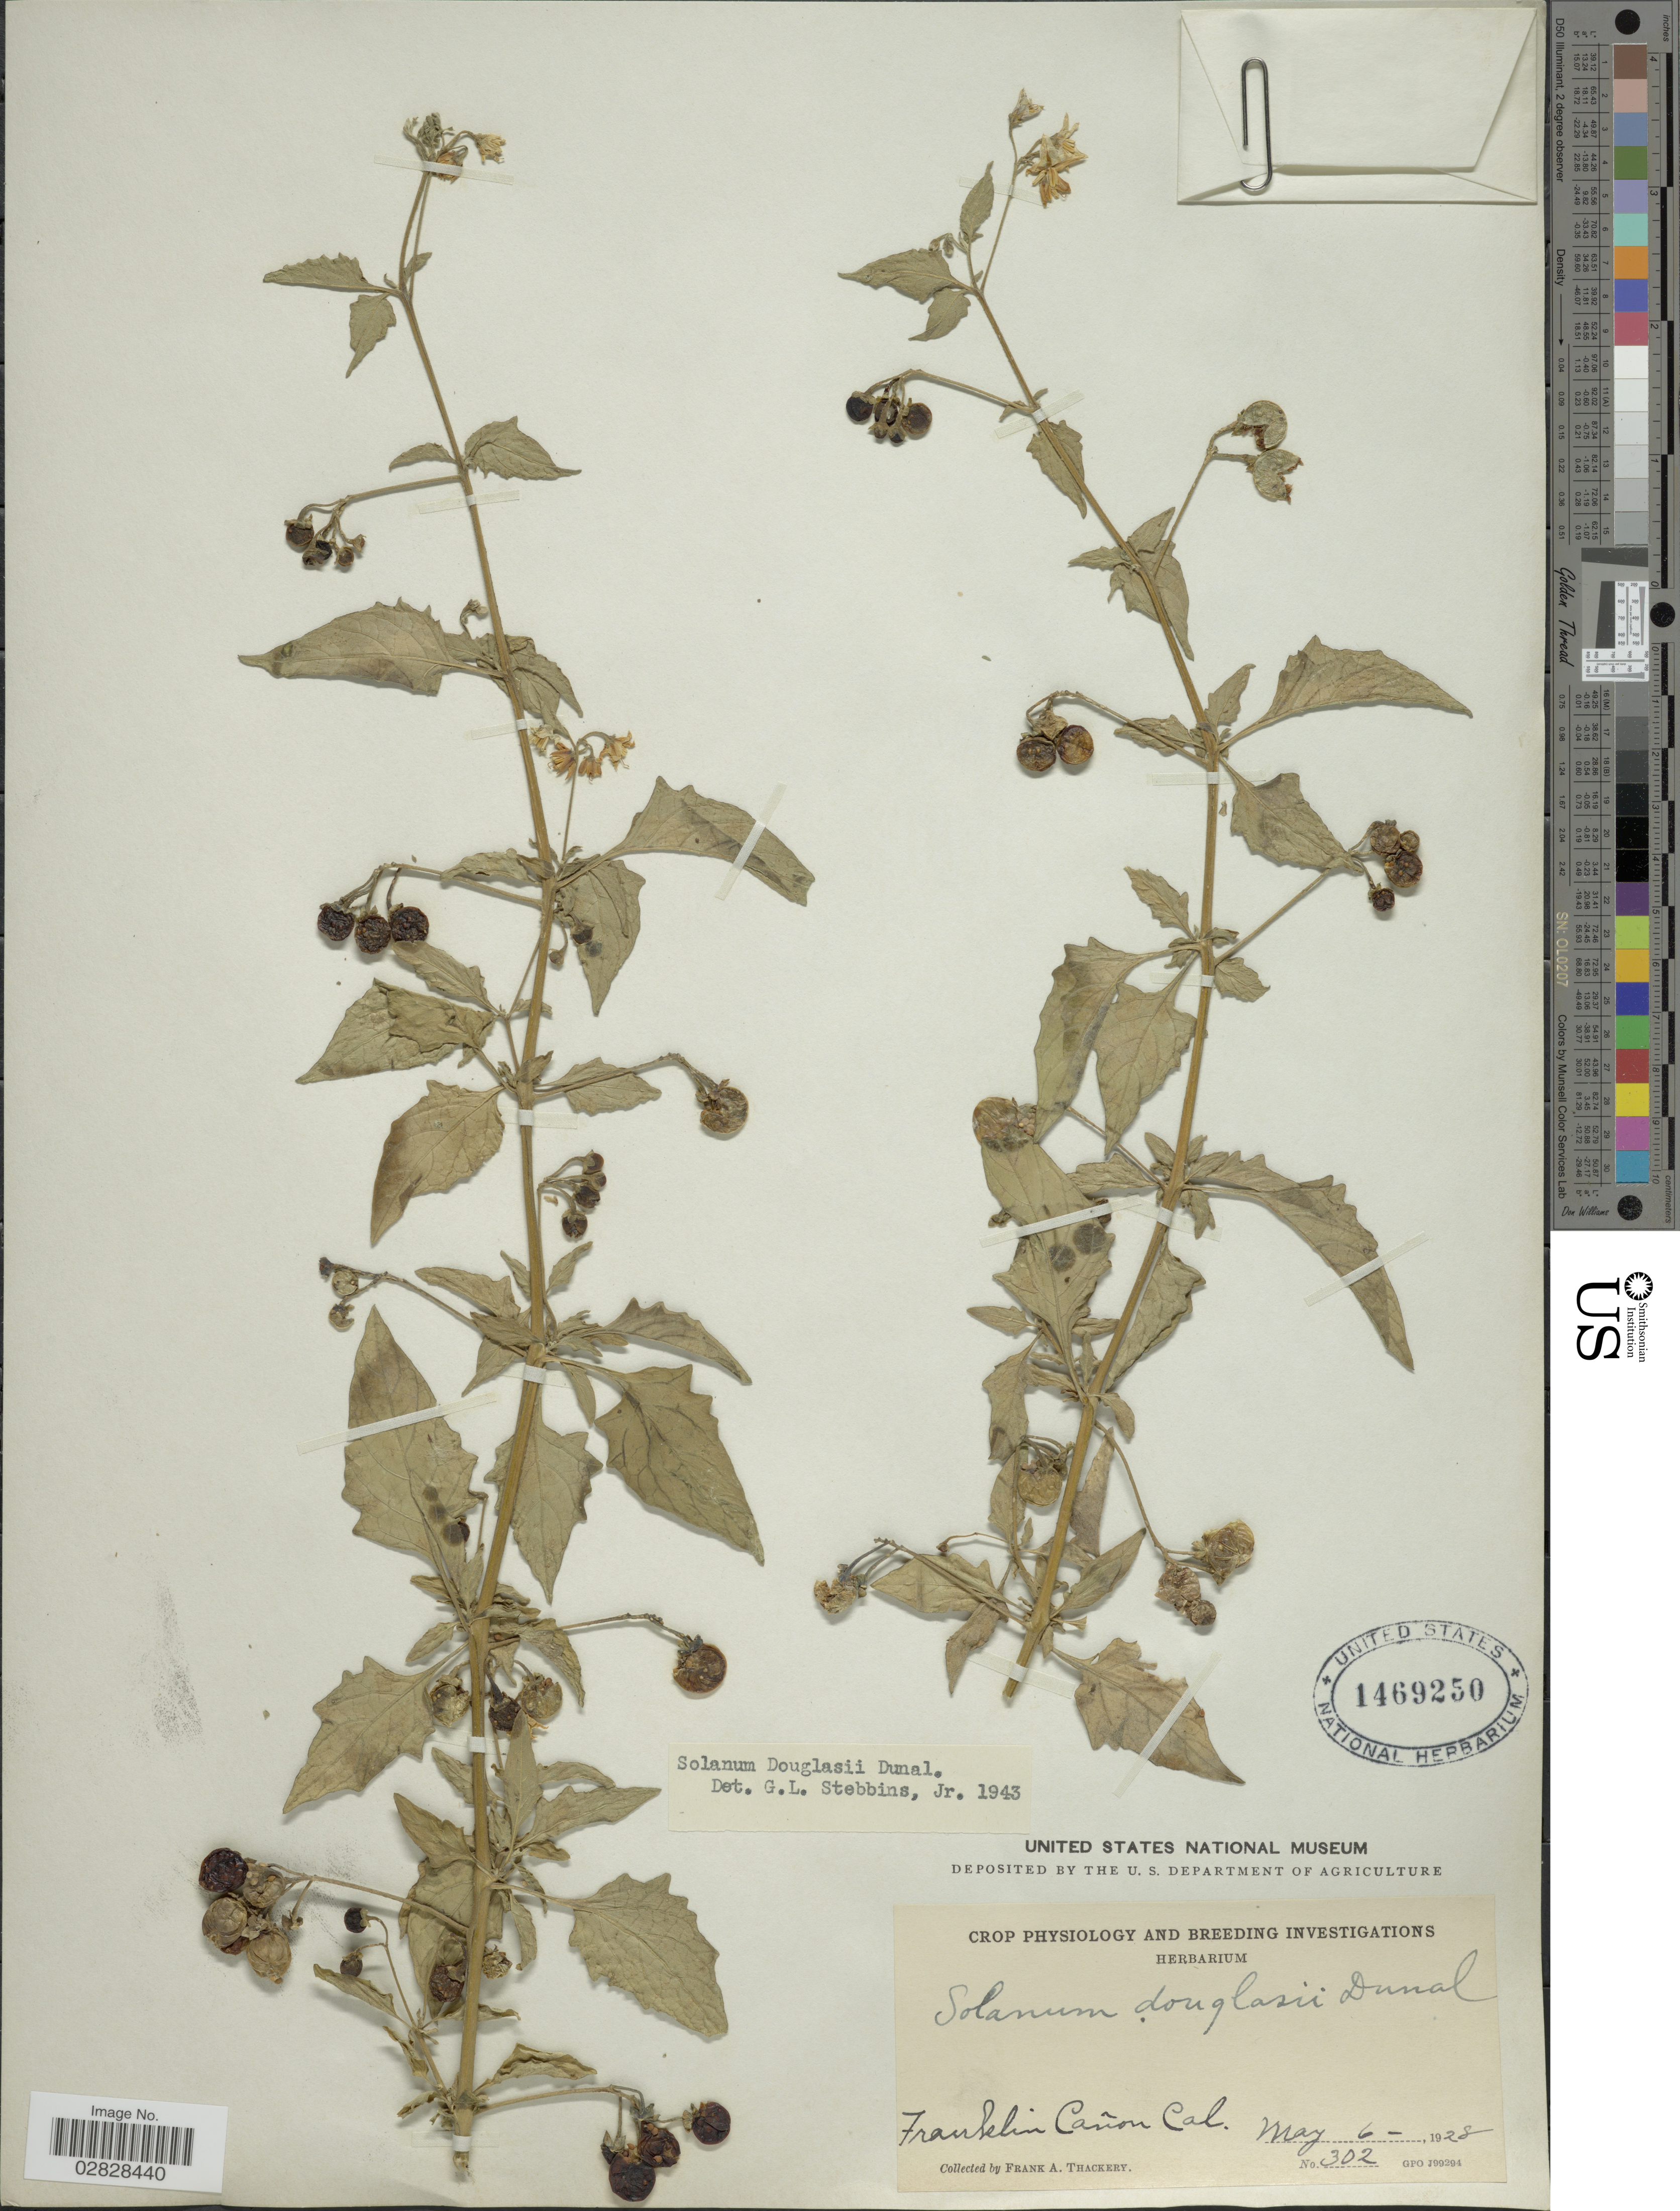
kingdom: Plantae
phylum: Tracheophyta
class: Magnoliopsida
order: Solanales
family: Solanaceae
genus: Solanum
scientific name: Solanum douglasii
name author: Dunal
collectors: F. Thackery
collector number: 302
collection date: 1928-05-06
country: United States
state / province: California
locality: Franklin Cañon.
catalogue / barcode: US 1469250